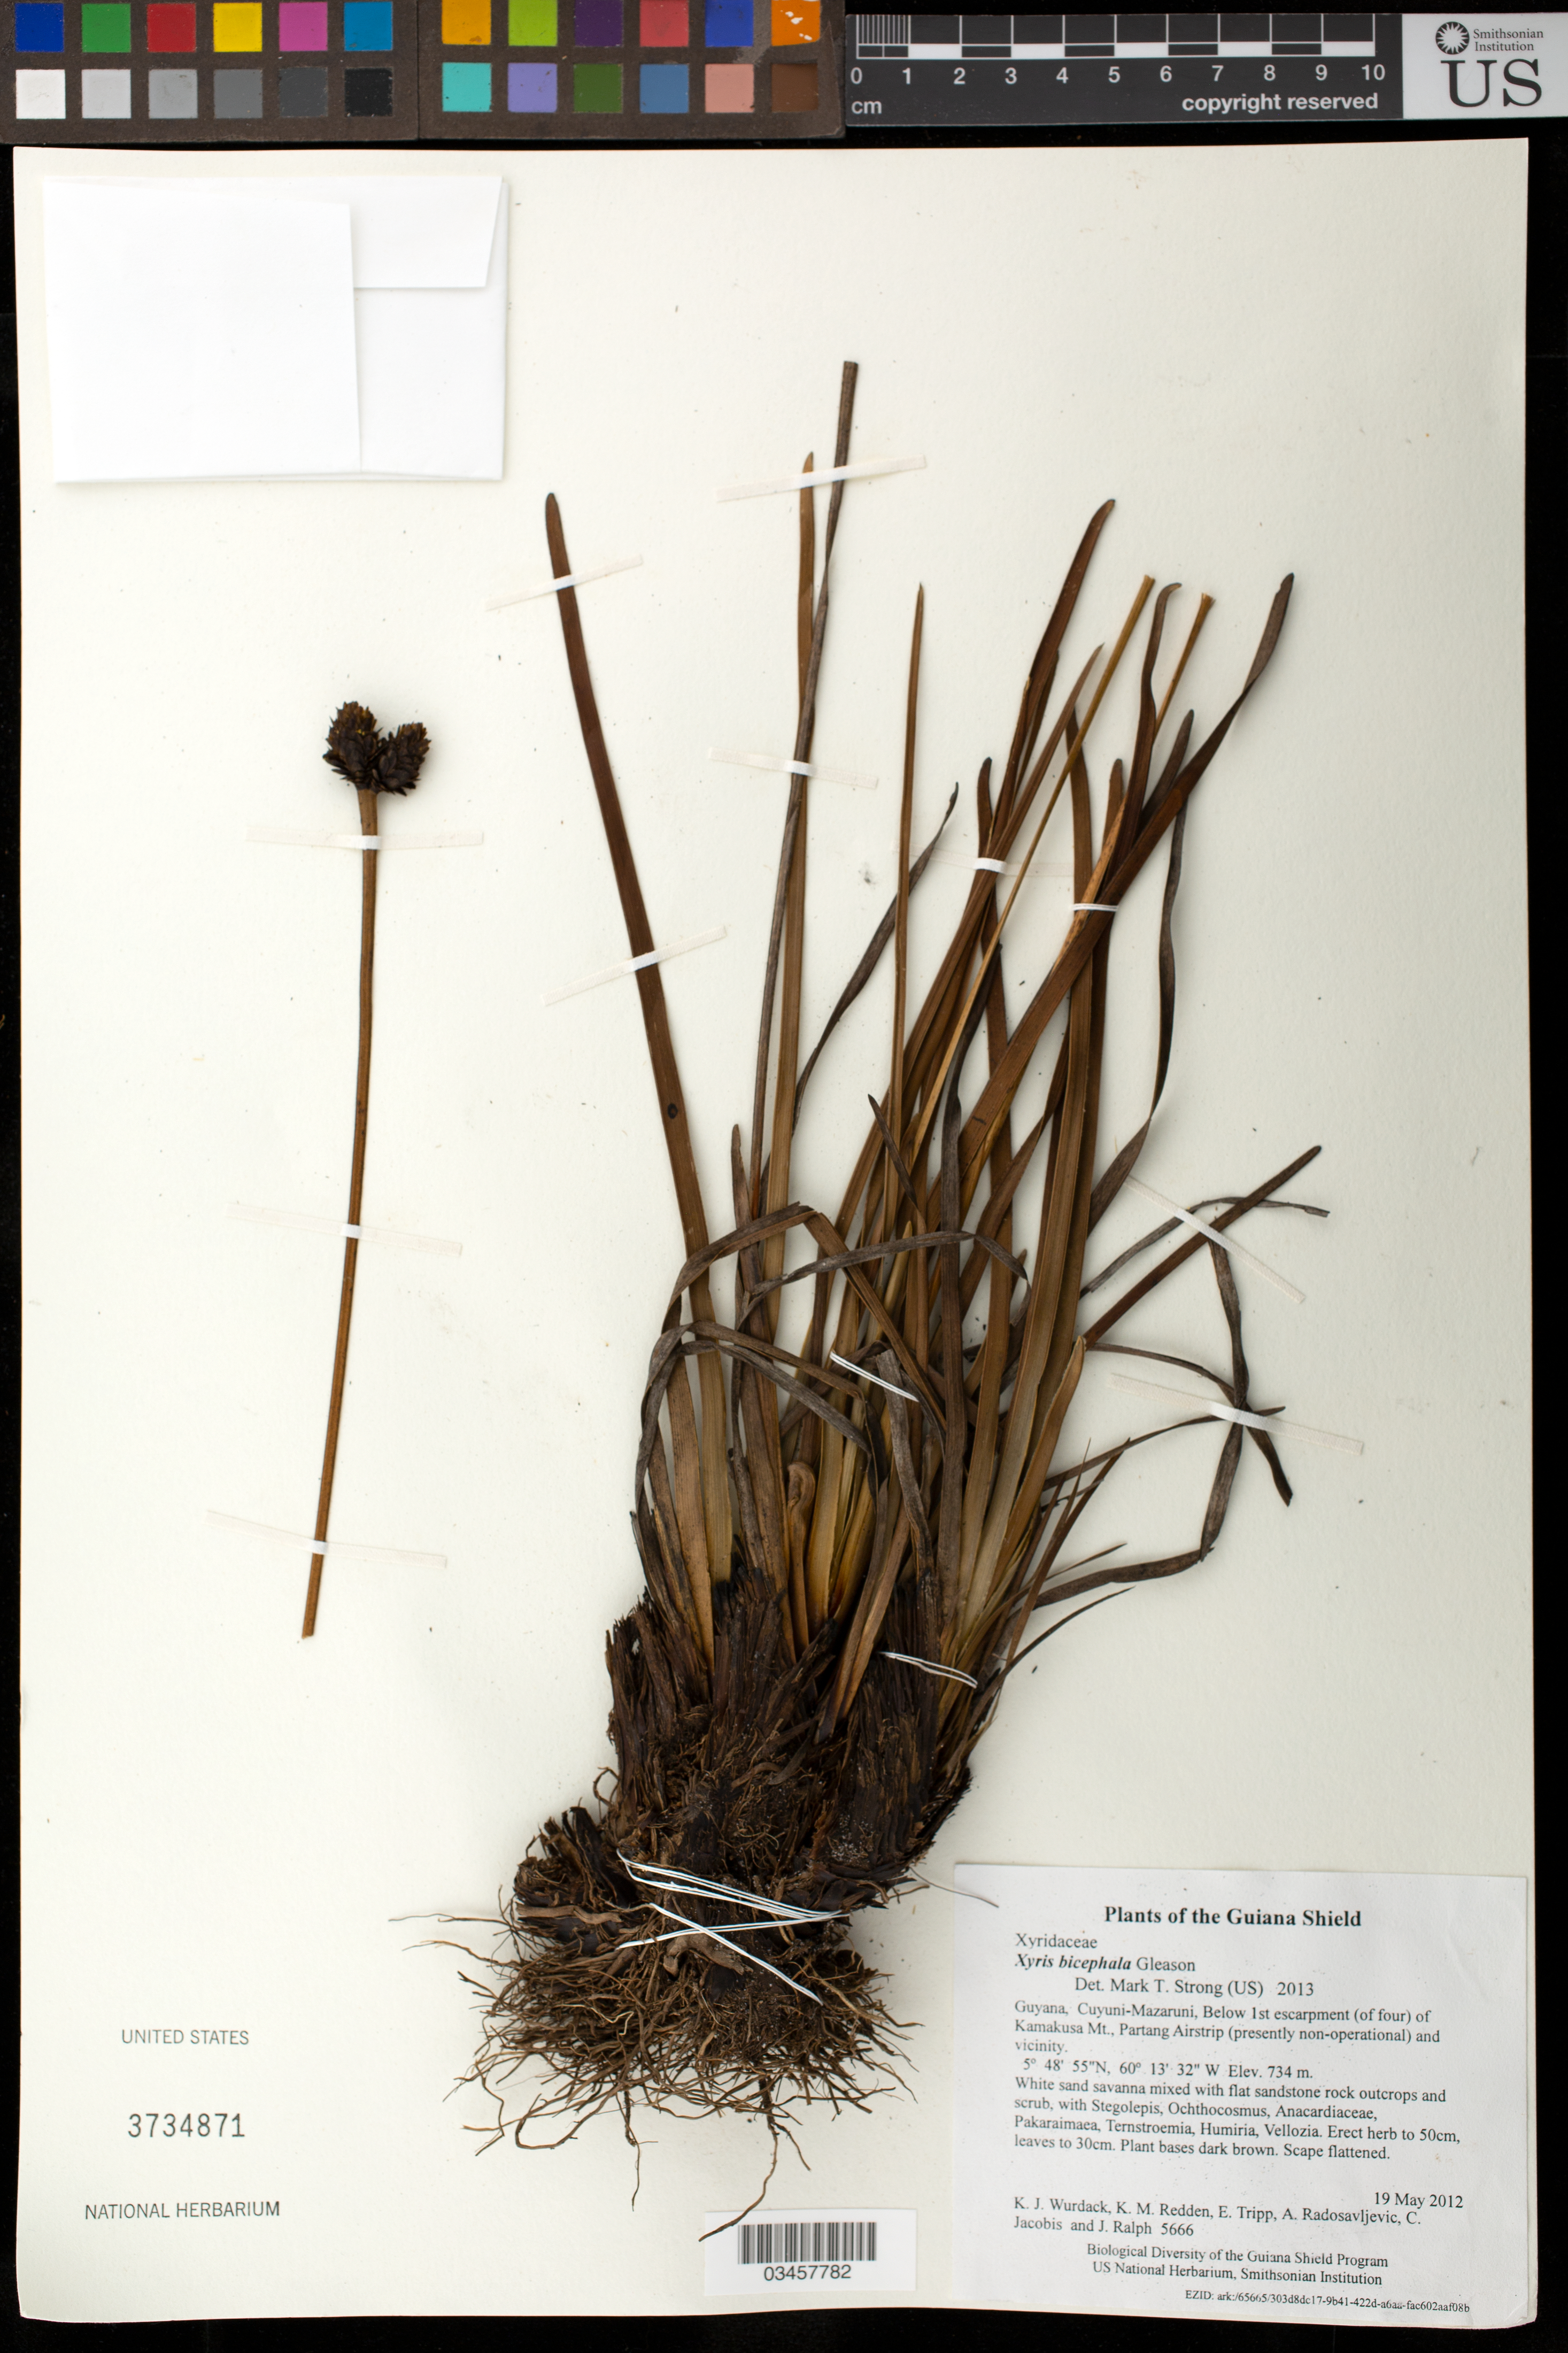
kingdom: Plantae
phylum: Tracheophyta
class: Liliopsida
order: Poales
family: Xyridaceae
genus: Xyris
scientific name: Xyris bicephala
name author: Gleason in Gleason & Killip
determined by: Strong, M. T., (US), Smithsonian Institution - National Museum of Natural History (UNITED STATES)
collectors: K. Wurdack, K. M. Redden, E. Tripp, A. Radosavljevic, C. Jacobis & J. Ralph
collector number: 5666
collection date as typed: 19 May 2012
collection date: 2012-05-19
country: Guyana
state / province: Cuyuni-Mazaruni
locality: Below 1st escarpment (of four) of Kamakusa Mt., Partang Airstrip (presently non-operational) and vicinity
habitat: White sand savanna mixed with flat sandstone rock outcrops and scrub, with Stegolepis, Ochthocosmus, Anacardiaceae, Pakaraimaea, Ternstroemia, Humiria, Vellozia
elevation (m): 734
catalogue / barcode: US 3734871